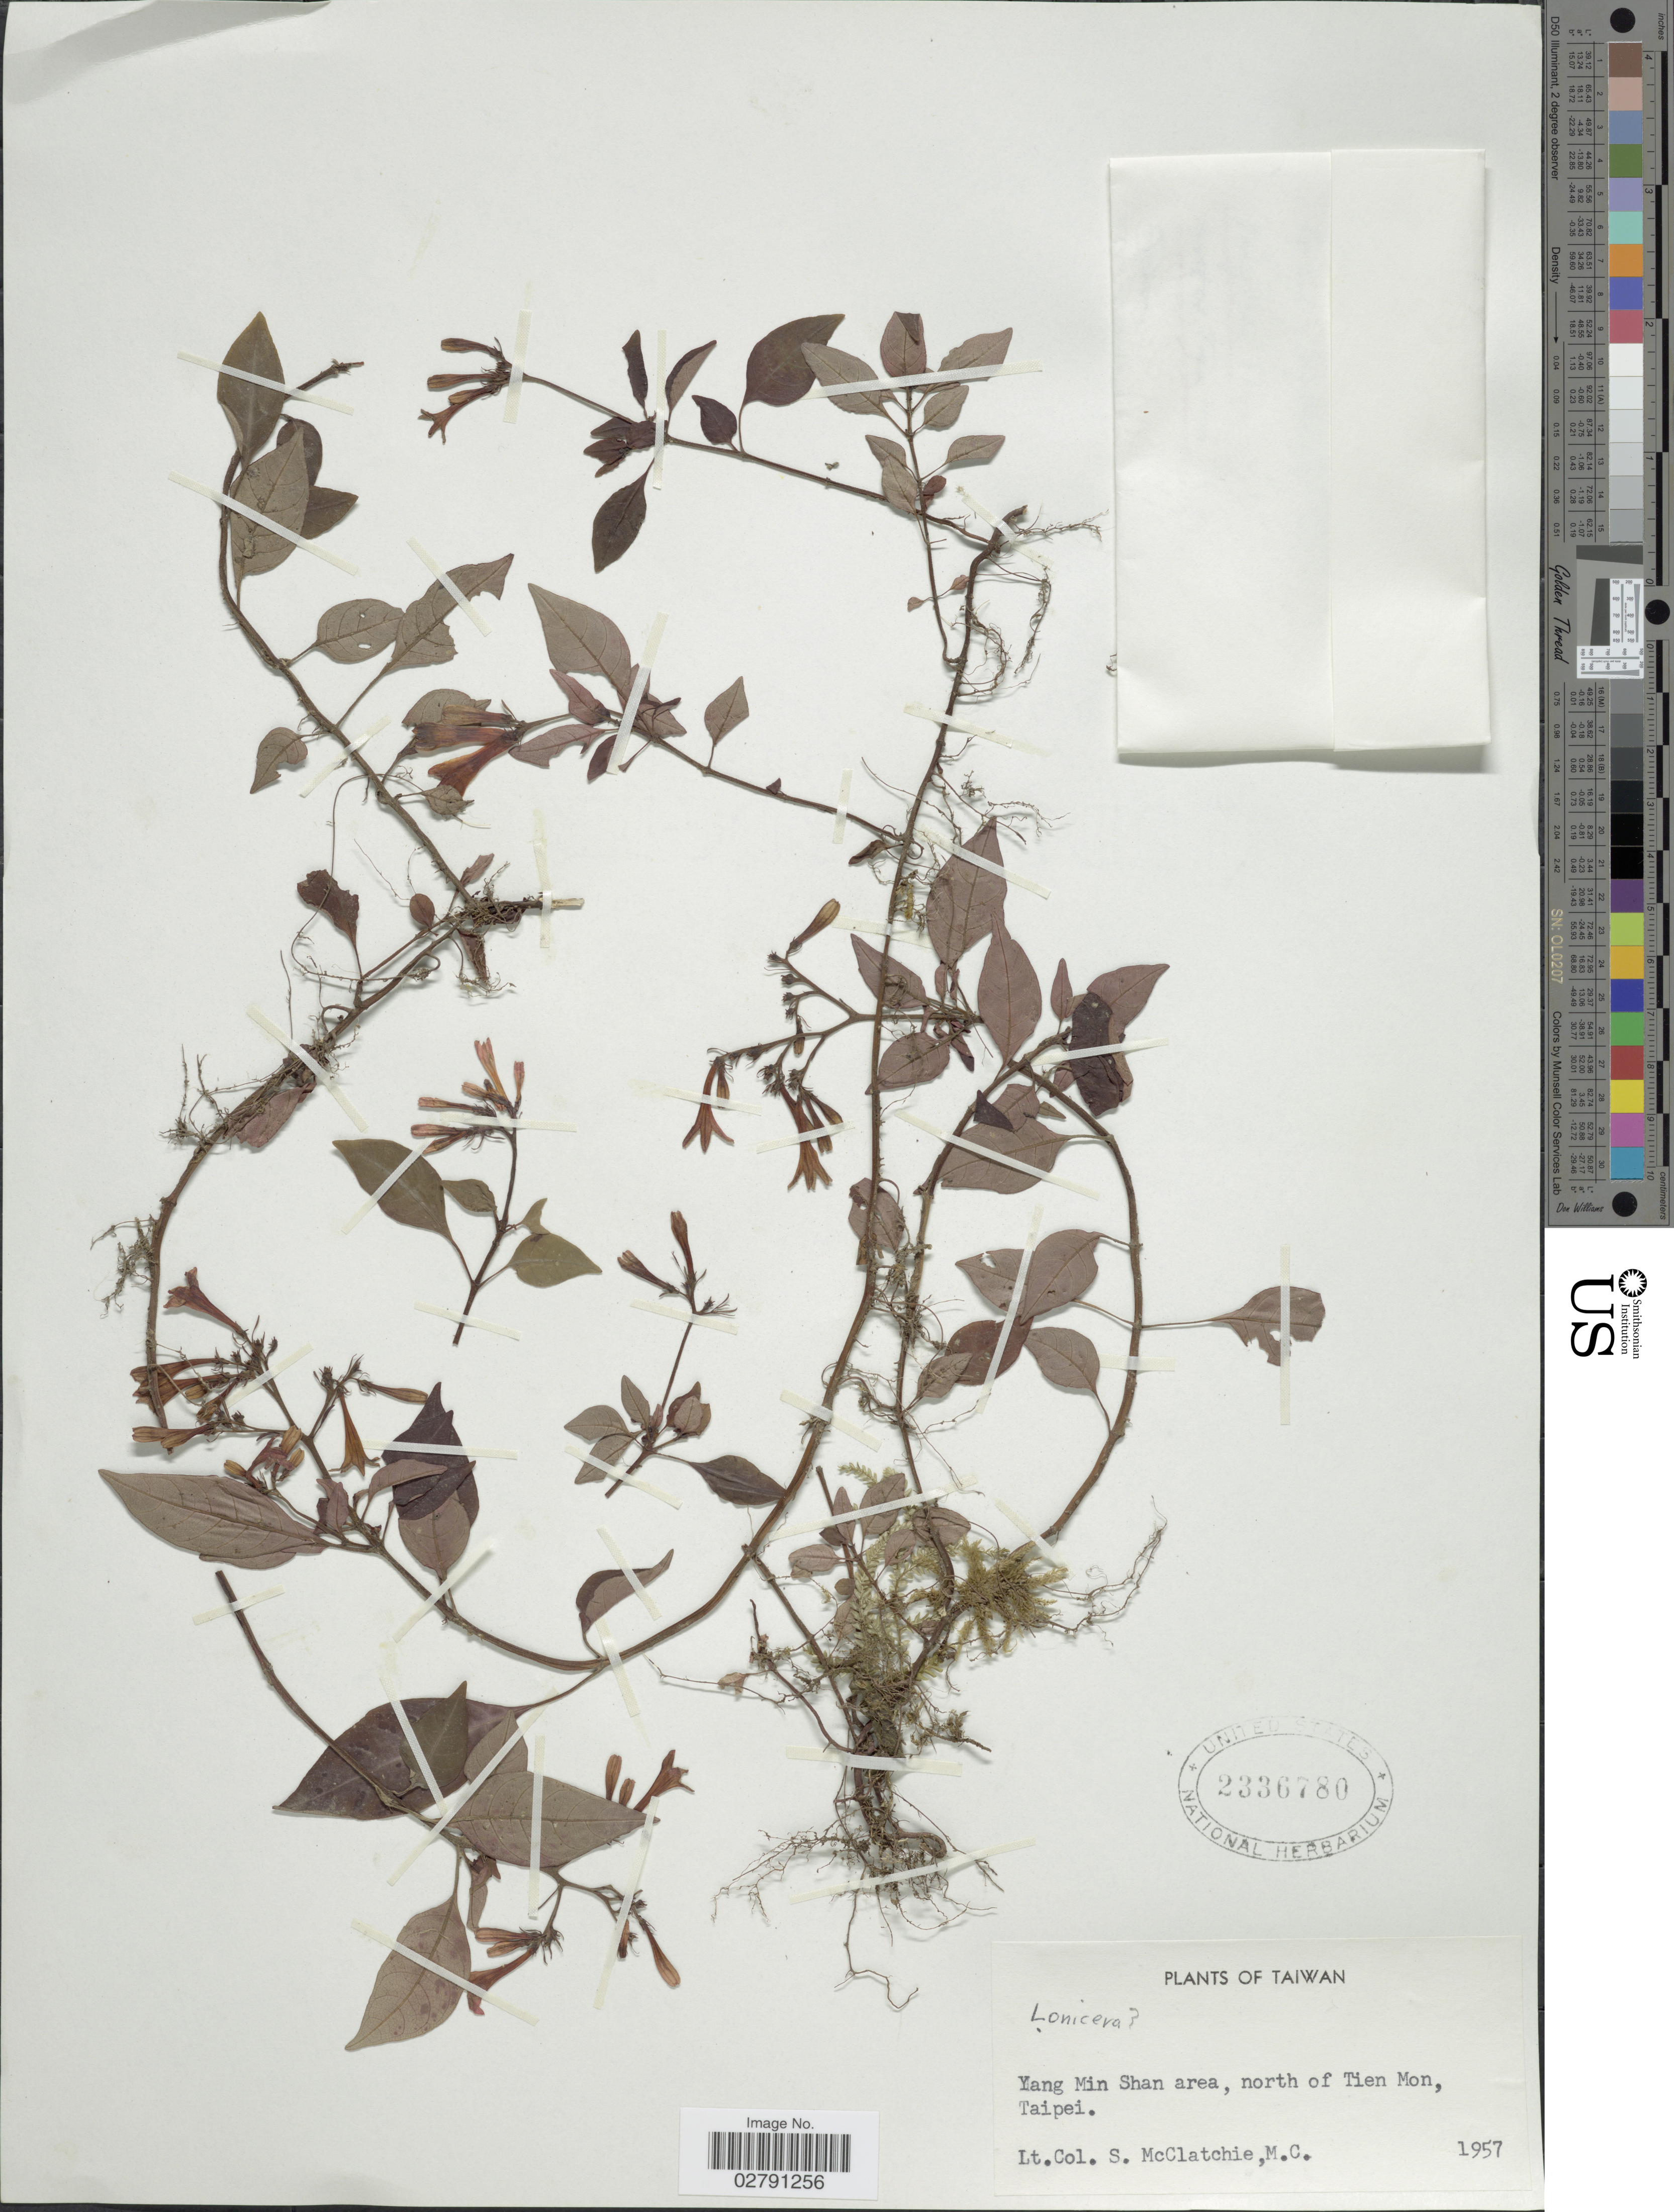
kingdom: Plantae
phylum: Tracheophyta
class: Magnoliopsida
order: Dipsacales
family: Caprifoliaceae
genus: Lonicera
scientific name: Lonicera sp.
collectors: S. McClatchie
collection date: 1957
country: Taiwan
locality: Yang Min Shan area, north of Tien Mon, Taipei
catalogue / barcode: US 2336780